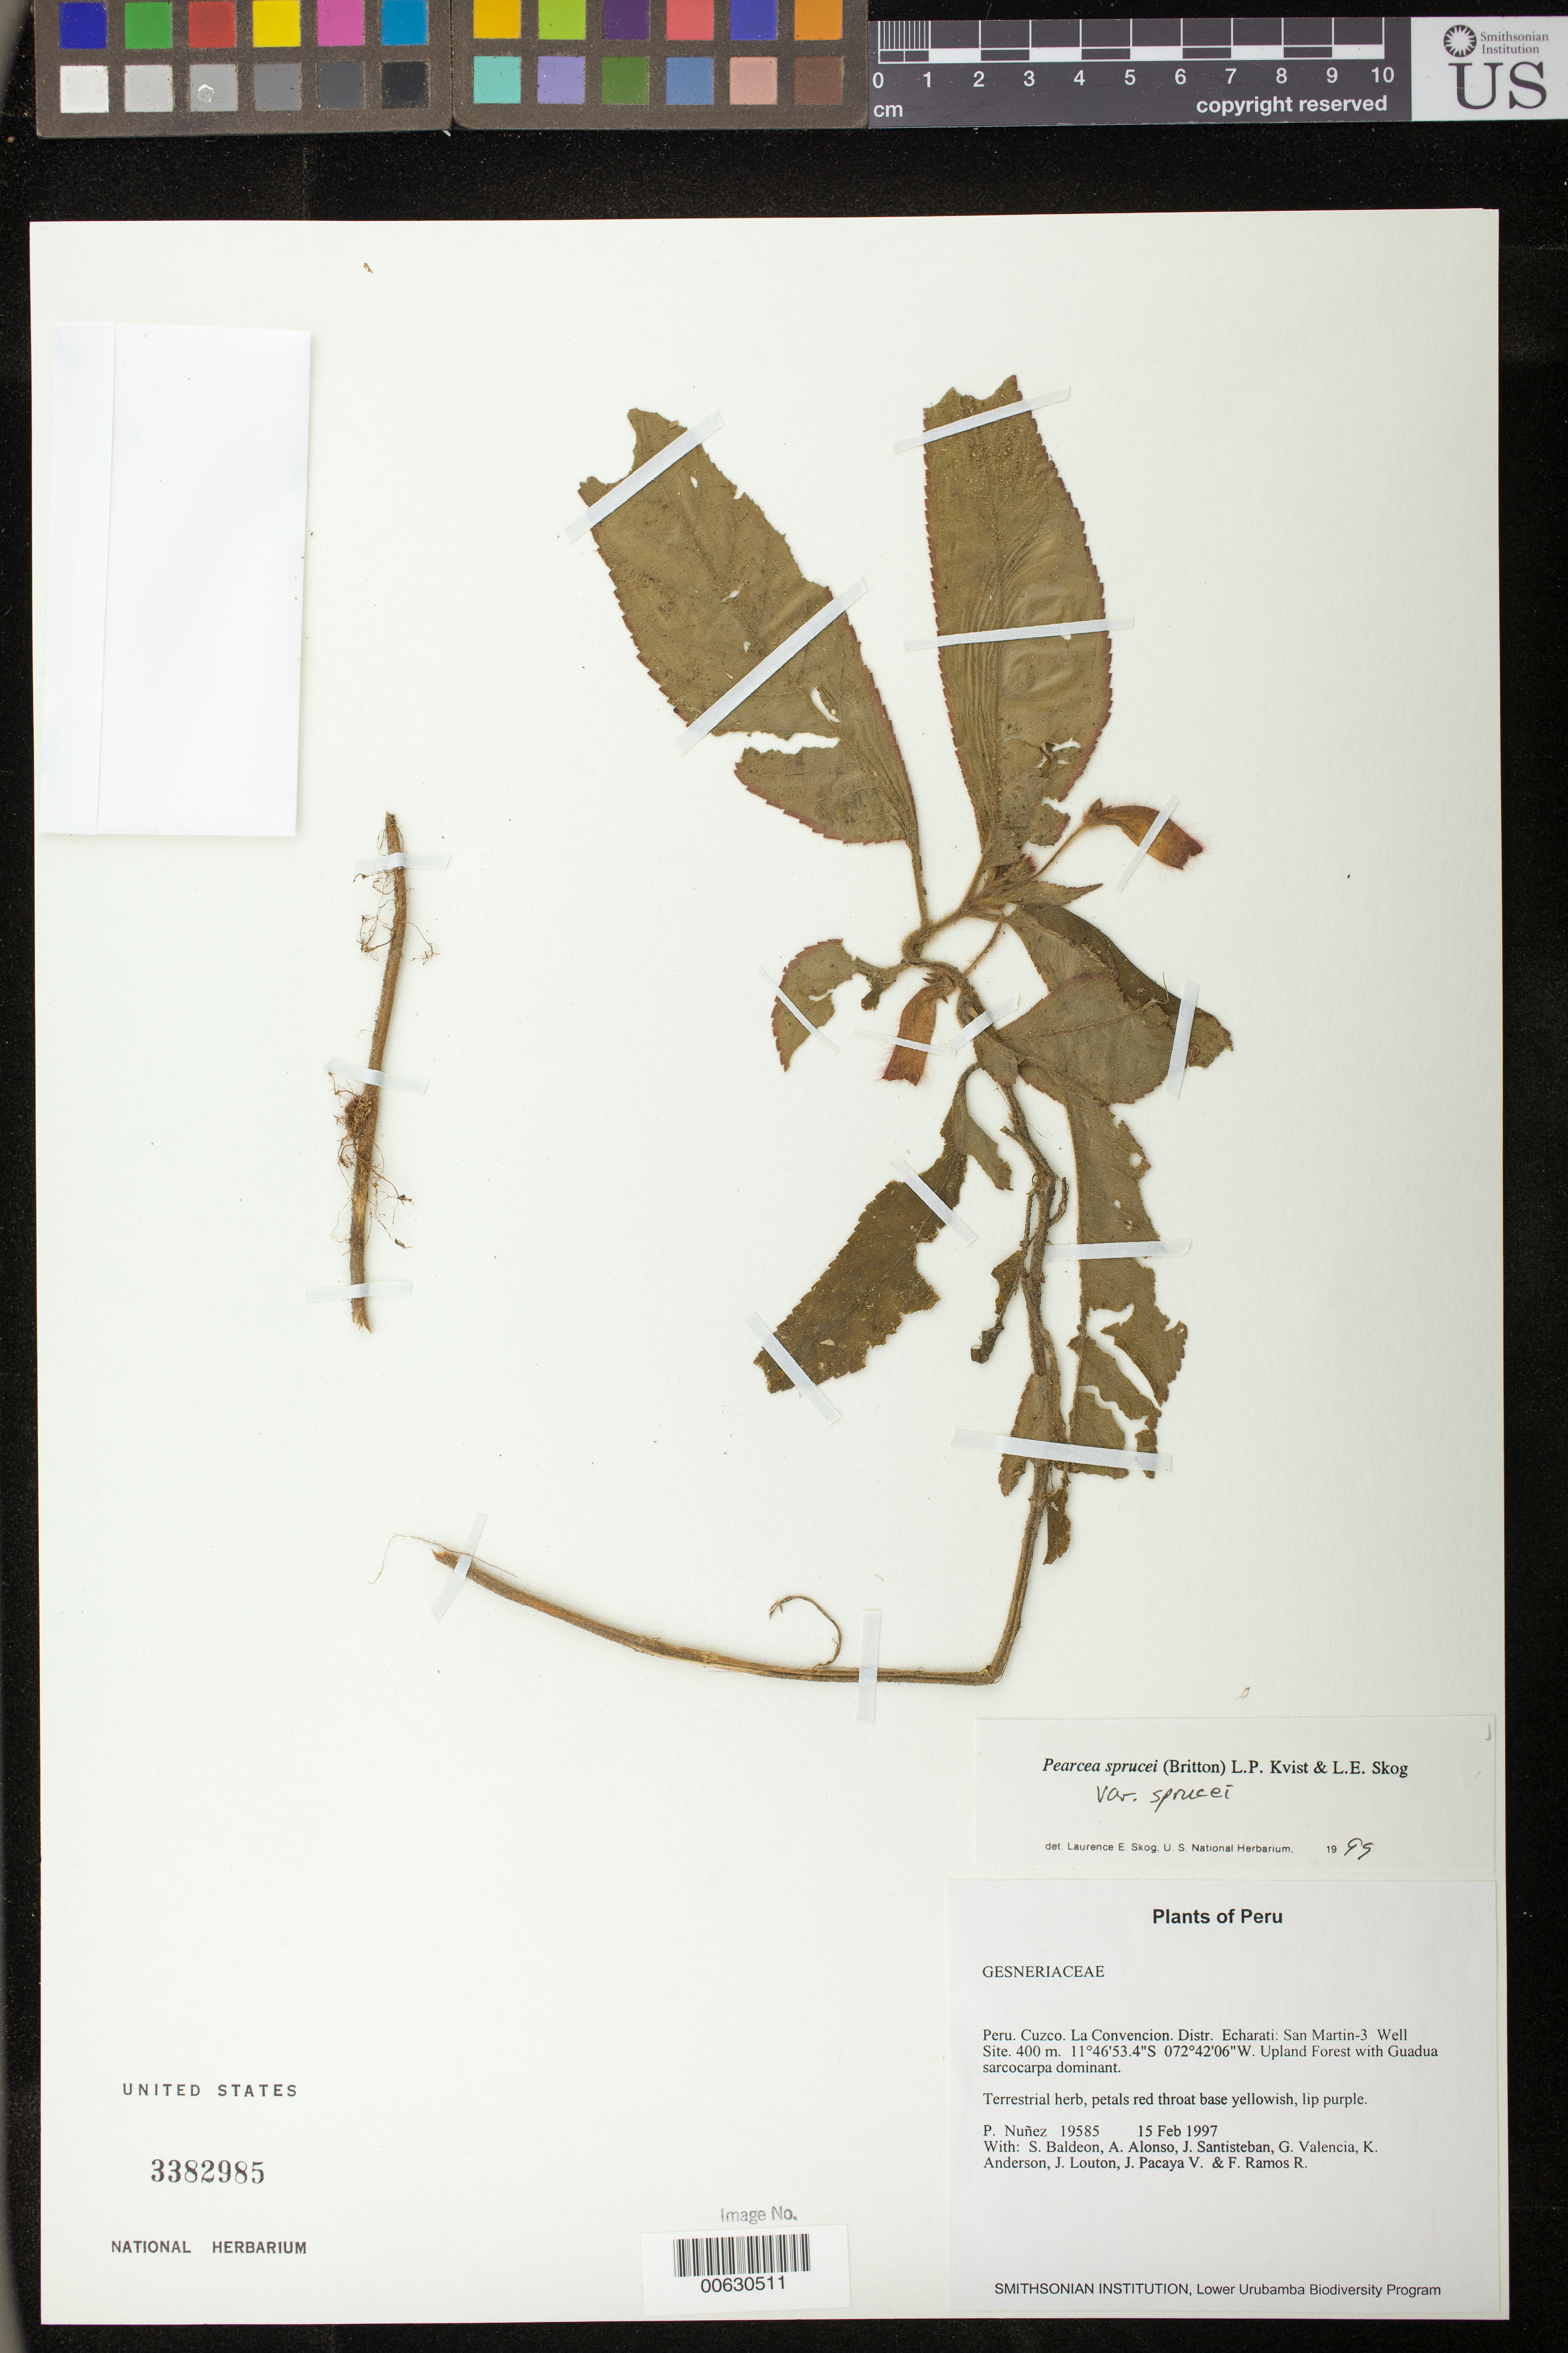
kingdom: Plantae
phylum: Tracheophyta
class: Magnoliopsida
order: Lamiales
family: Gesneriaceae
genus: Pearcea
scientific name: Pearcea sprucei var. sprucei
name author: (Britton ex Rusby) L.P. Kvist & L.E. Skog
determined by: Skog, Laurence E.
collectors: P. Núñez V., S. Baldeon, A. Alonso, J. Santisteban, G. Valencia, K. Anderson, J. Louton, J. Pacaya V. & F. Ramos R.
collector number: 19585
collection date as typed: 15 Feb 1997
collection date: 1997-02-15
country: Peru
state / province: Cusco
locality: La Convencion, Distr. Echarati: San Martin-3 Well Site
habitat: Upland forest with Guadua sarcocarpa dominant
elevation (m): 400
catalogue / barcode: US 3382985